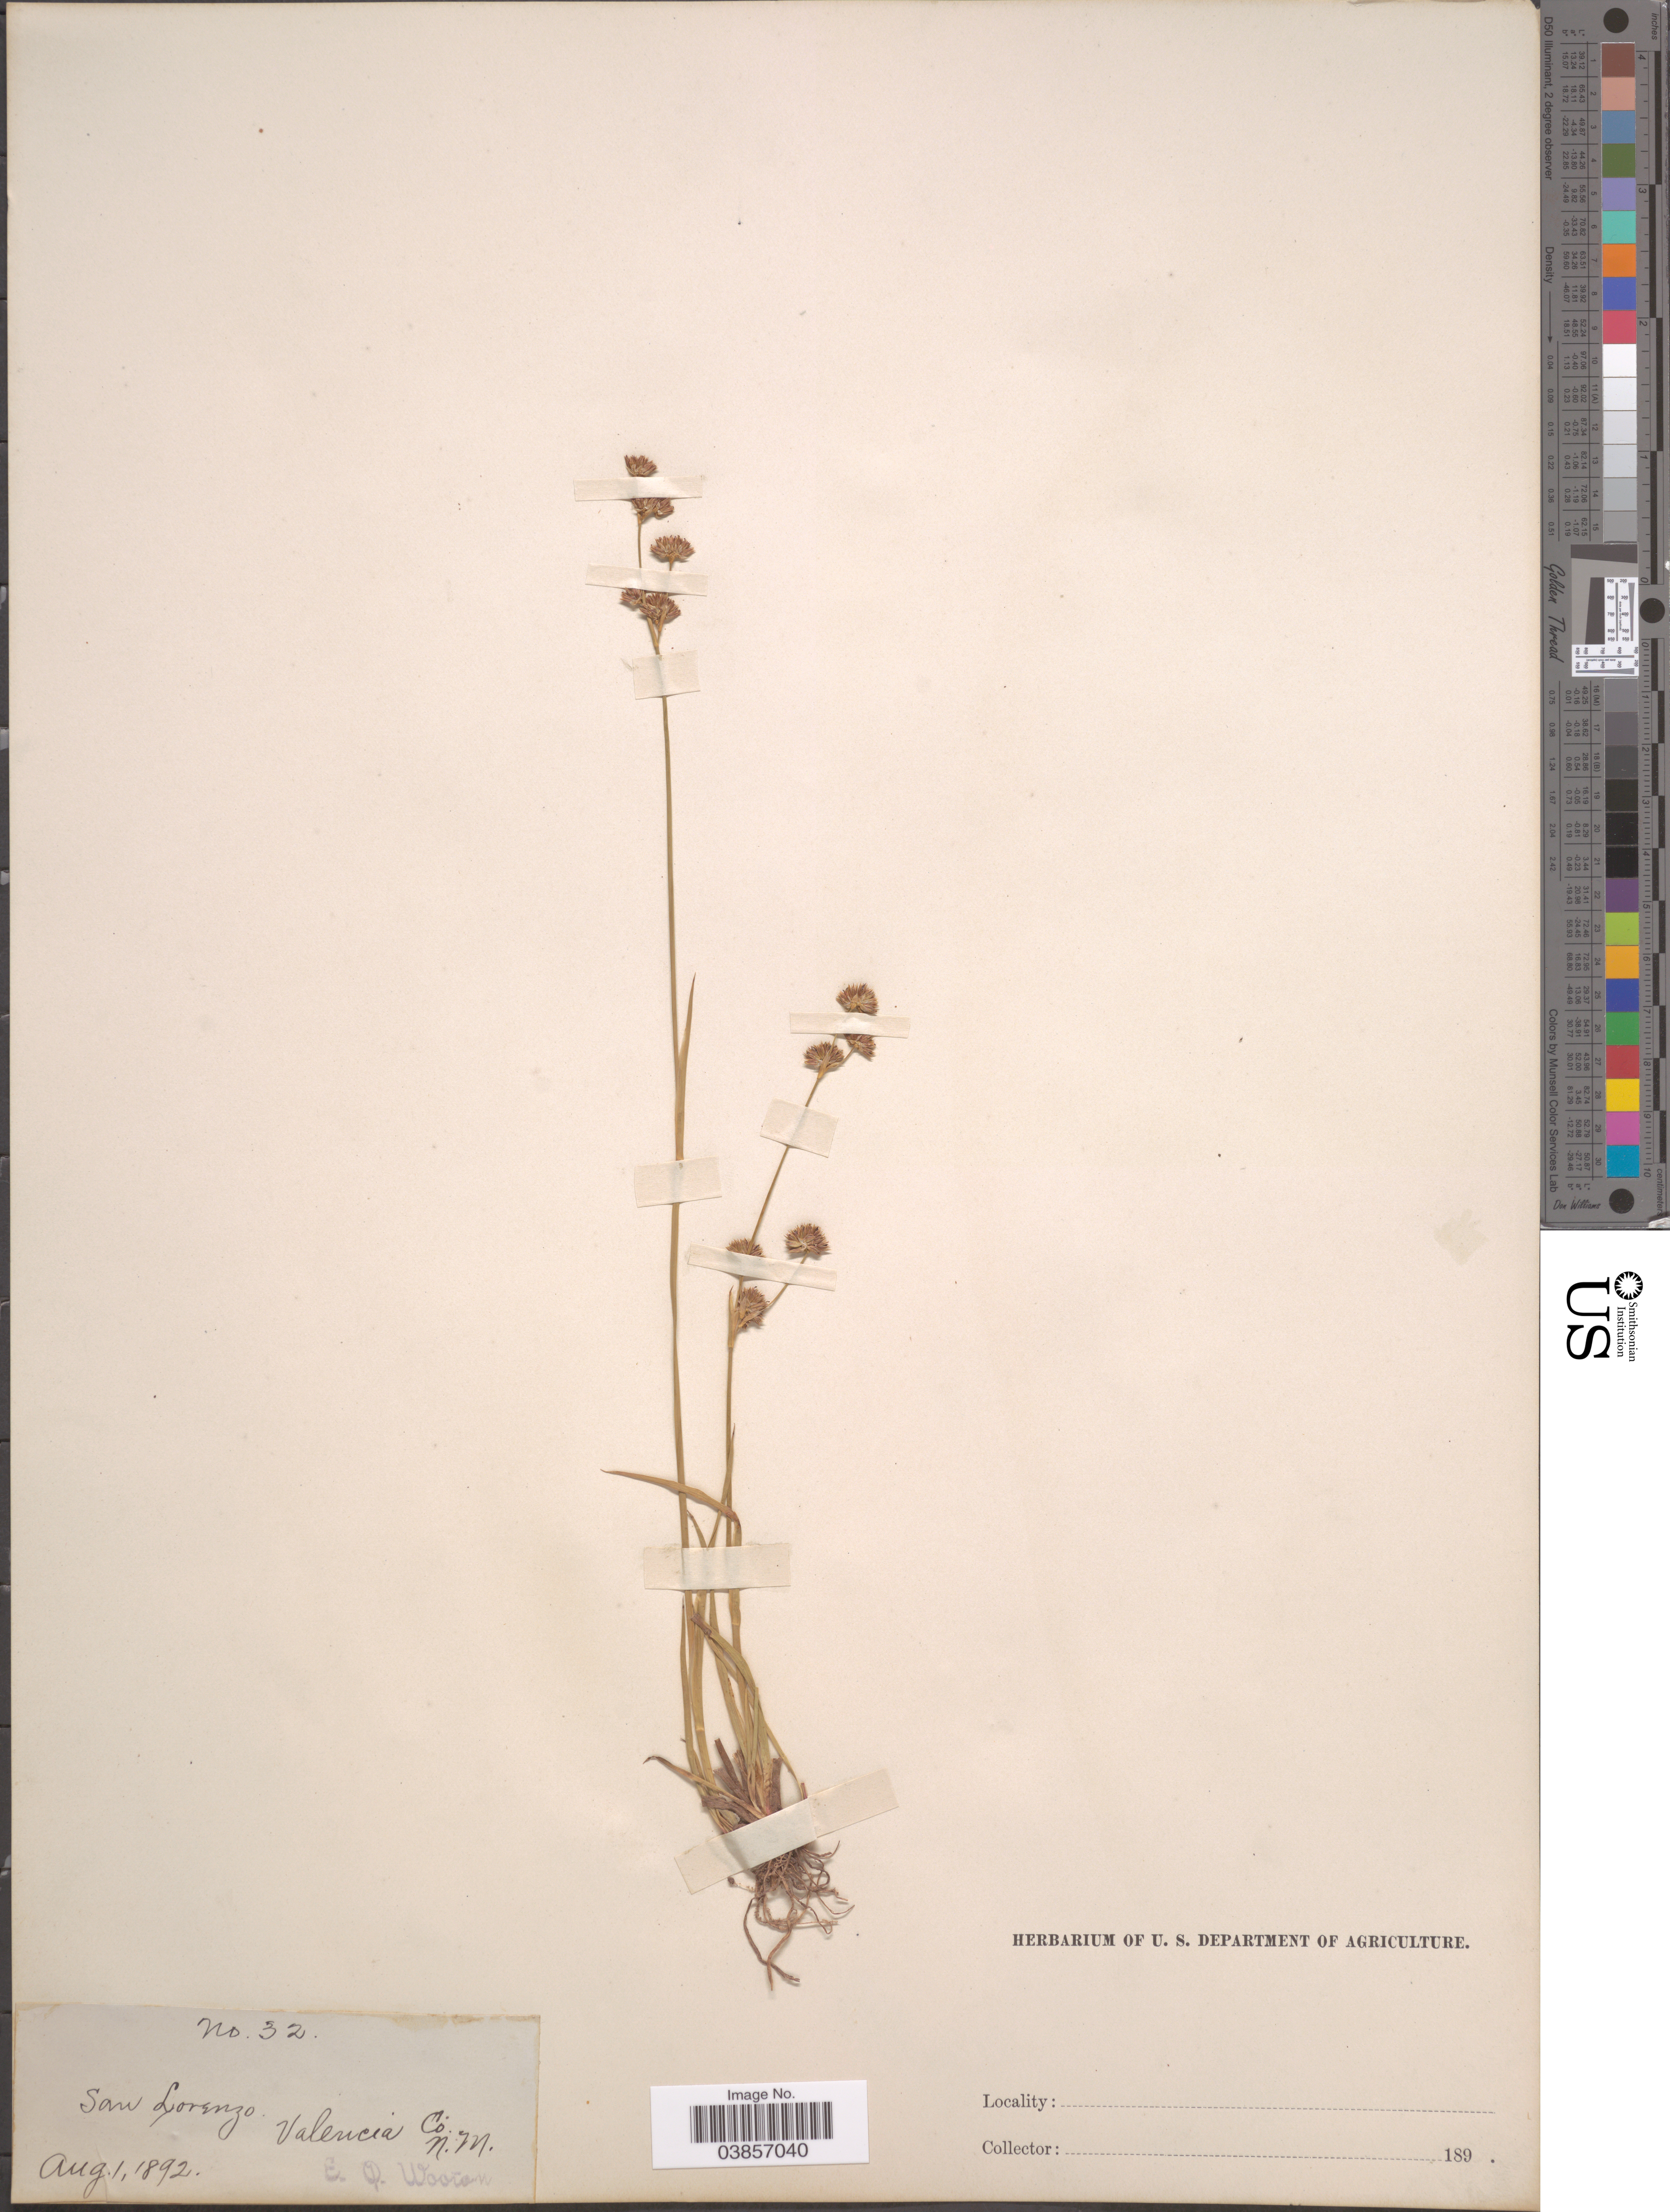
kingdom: Plantae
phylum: Tracheophyta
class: Liliopsida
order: Poales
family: Juncaceae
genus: Juncus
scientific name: Juncus saximontanus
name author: A. Nelson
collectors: E. O. Wooton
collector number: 32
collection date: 1892-08-01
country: United States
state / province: New Mexico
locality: San Lorenzo, Valencia Co.